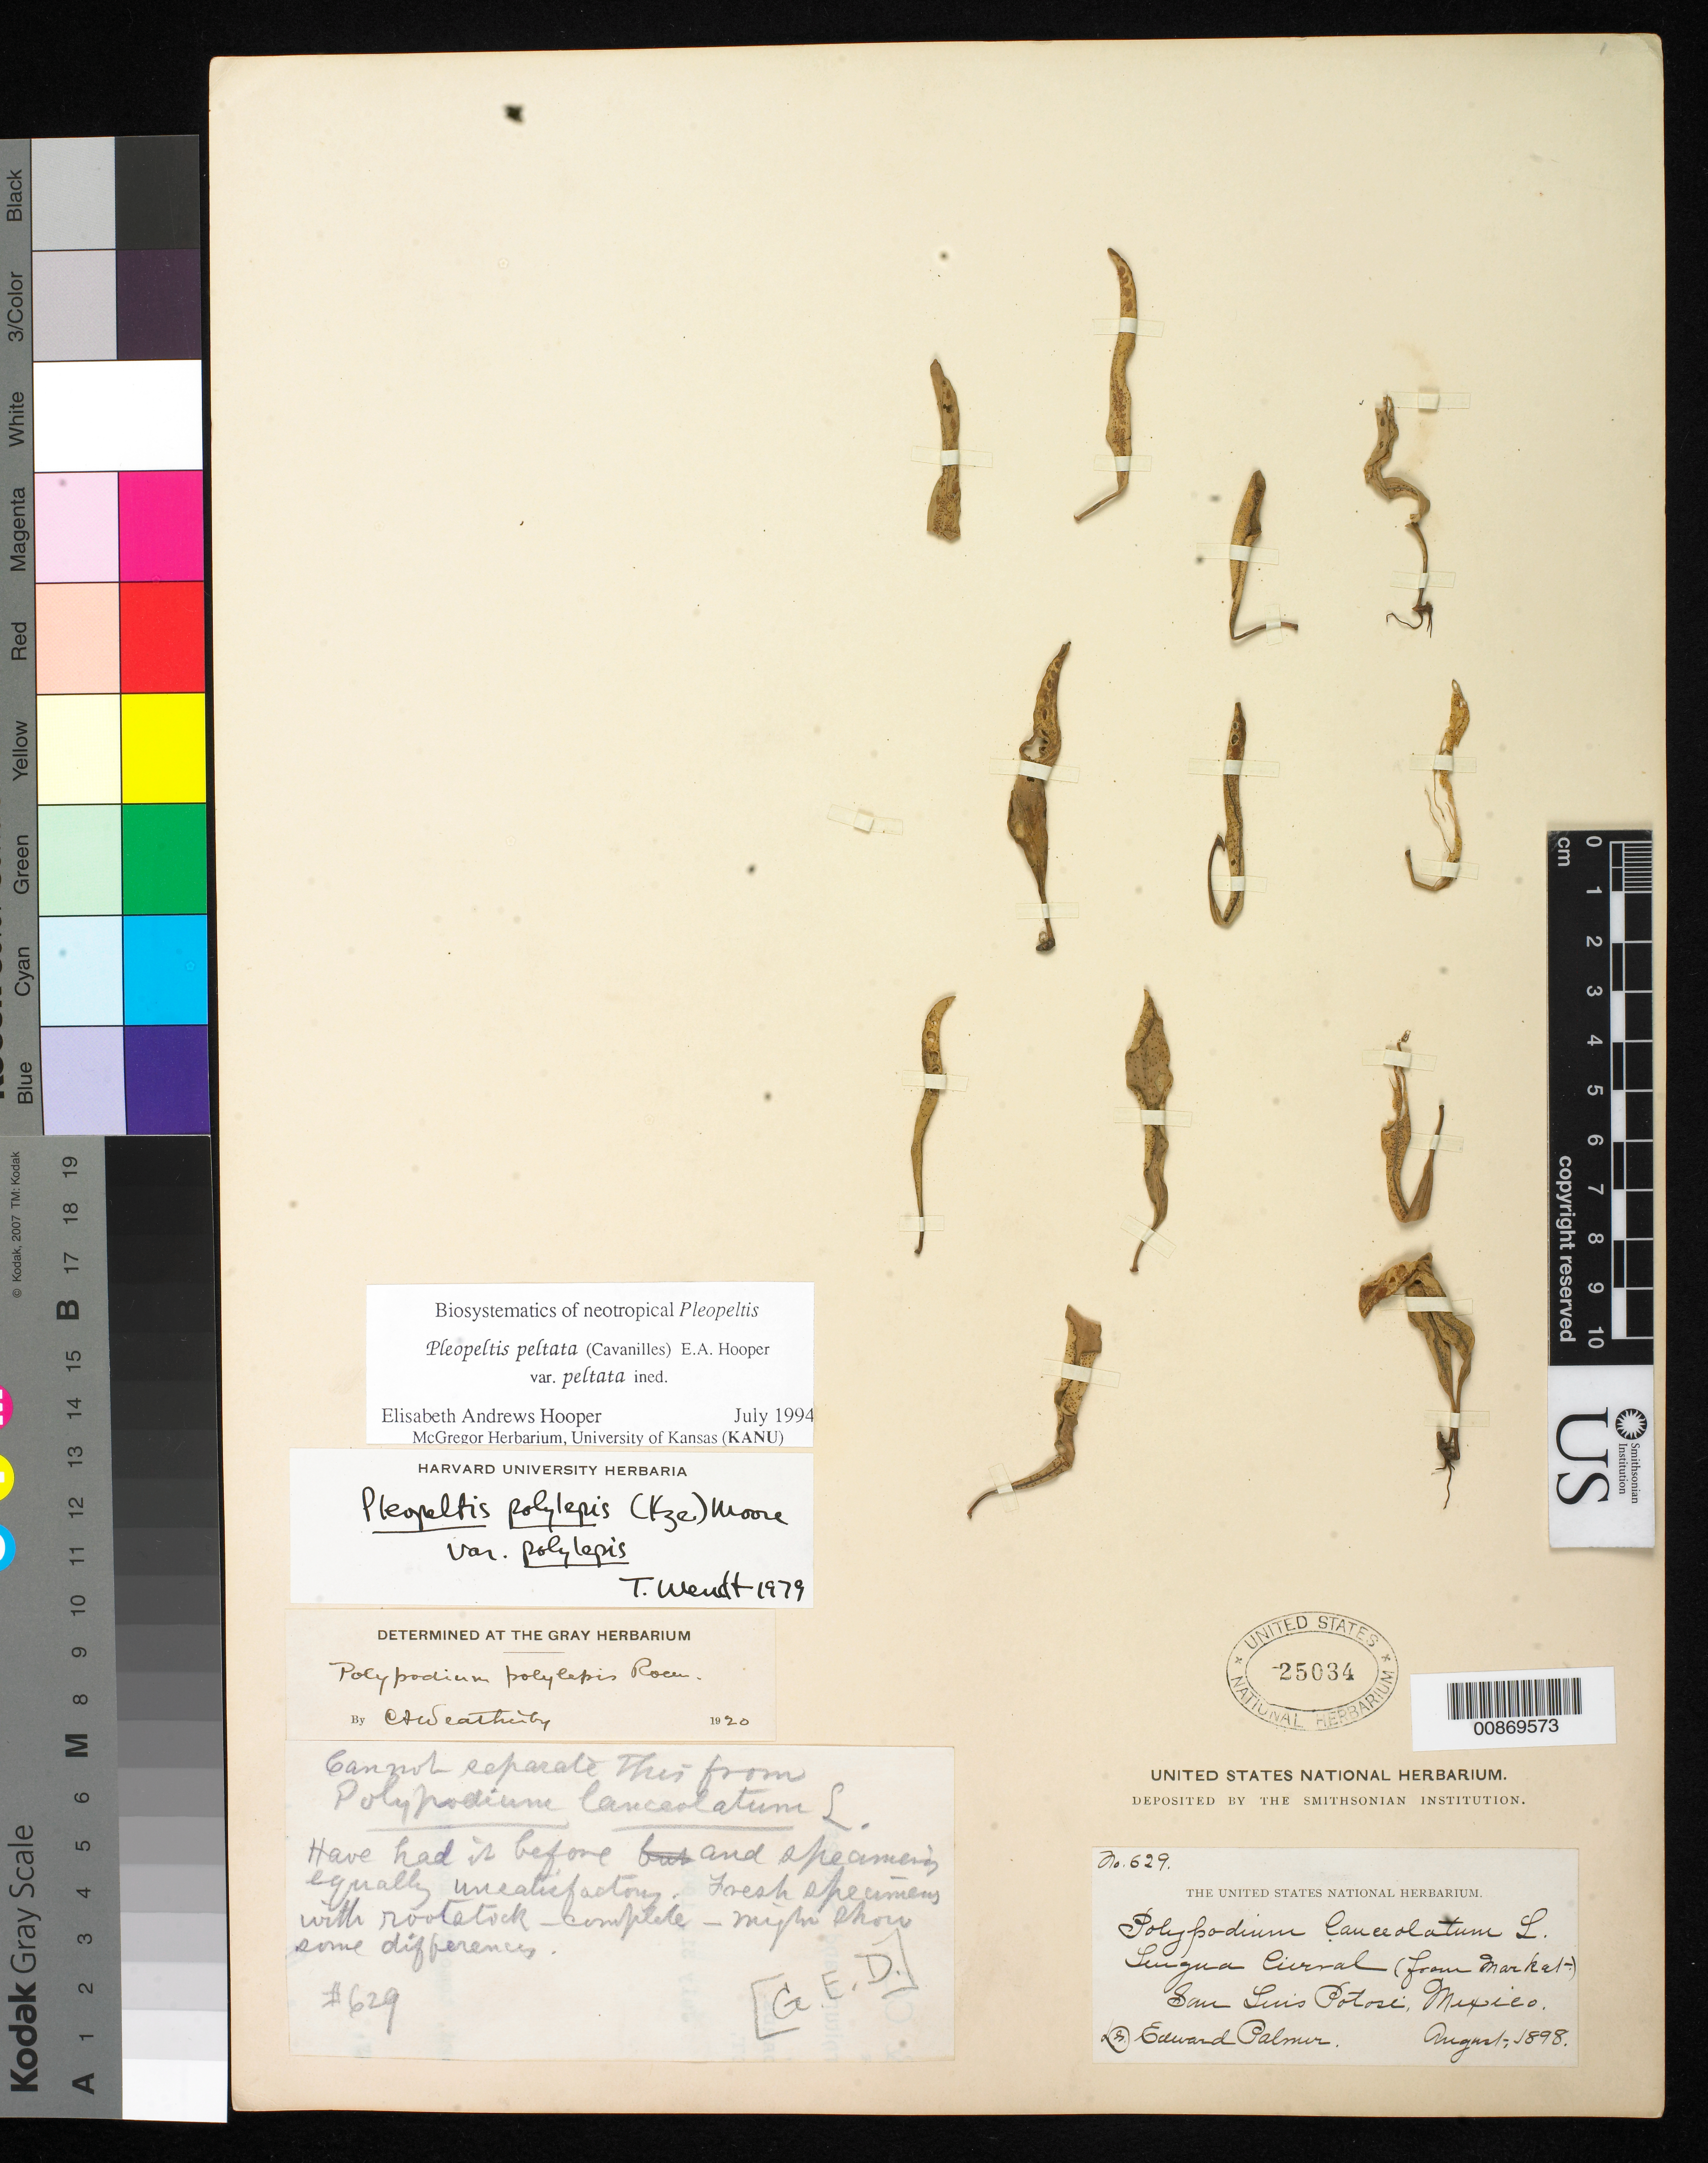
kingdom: Plantae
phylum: Tracheophyta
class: Polypodiopsida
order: Polypodiales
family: Polypodiaceae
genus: Pleopeltis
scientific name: Pleopeltis peltata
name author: Scort.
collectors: E. Palmer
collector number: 629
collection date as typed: Aug 1898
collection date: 1898-08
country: Mexico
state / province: San Luis Potosí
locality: San Luis Potosí (from market).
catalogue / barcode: US 25034